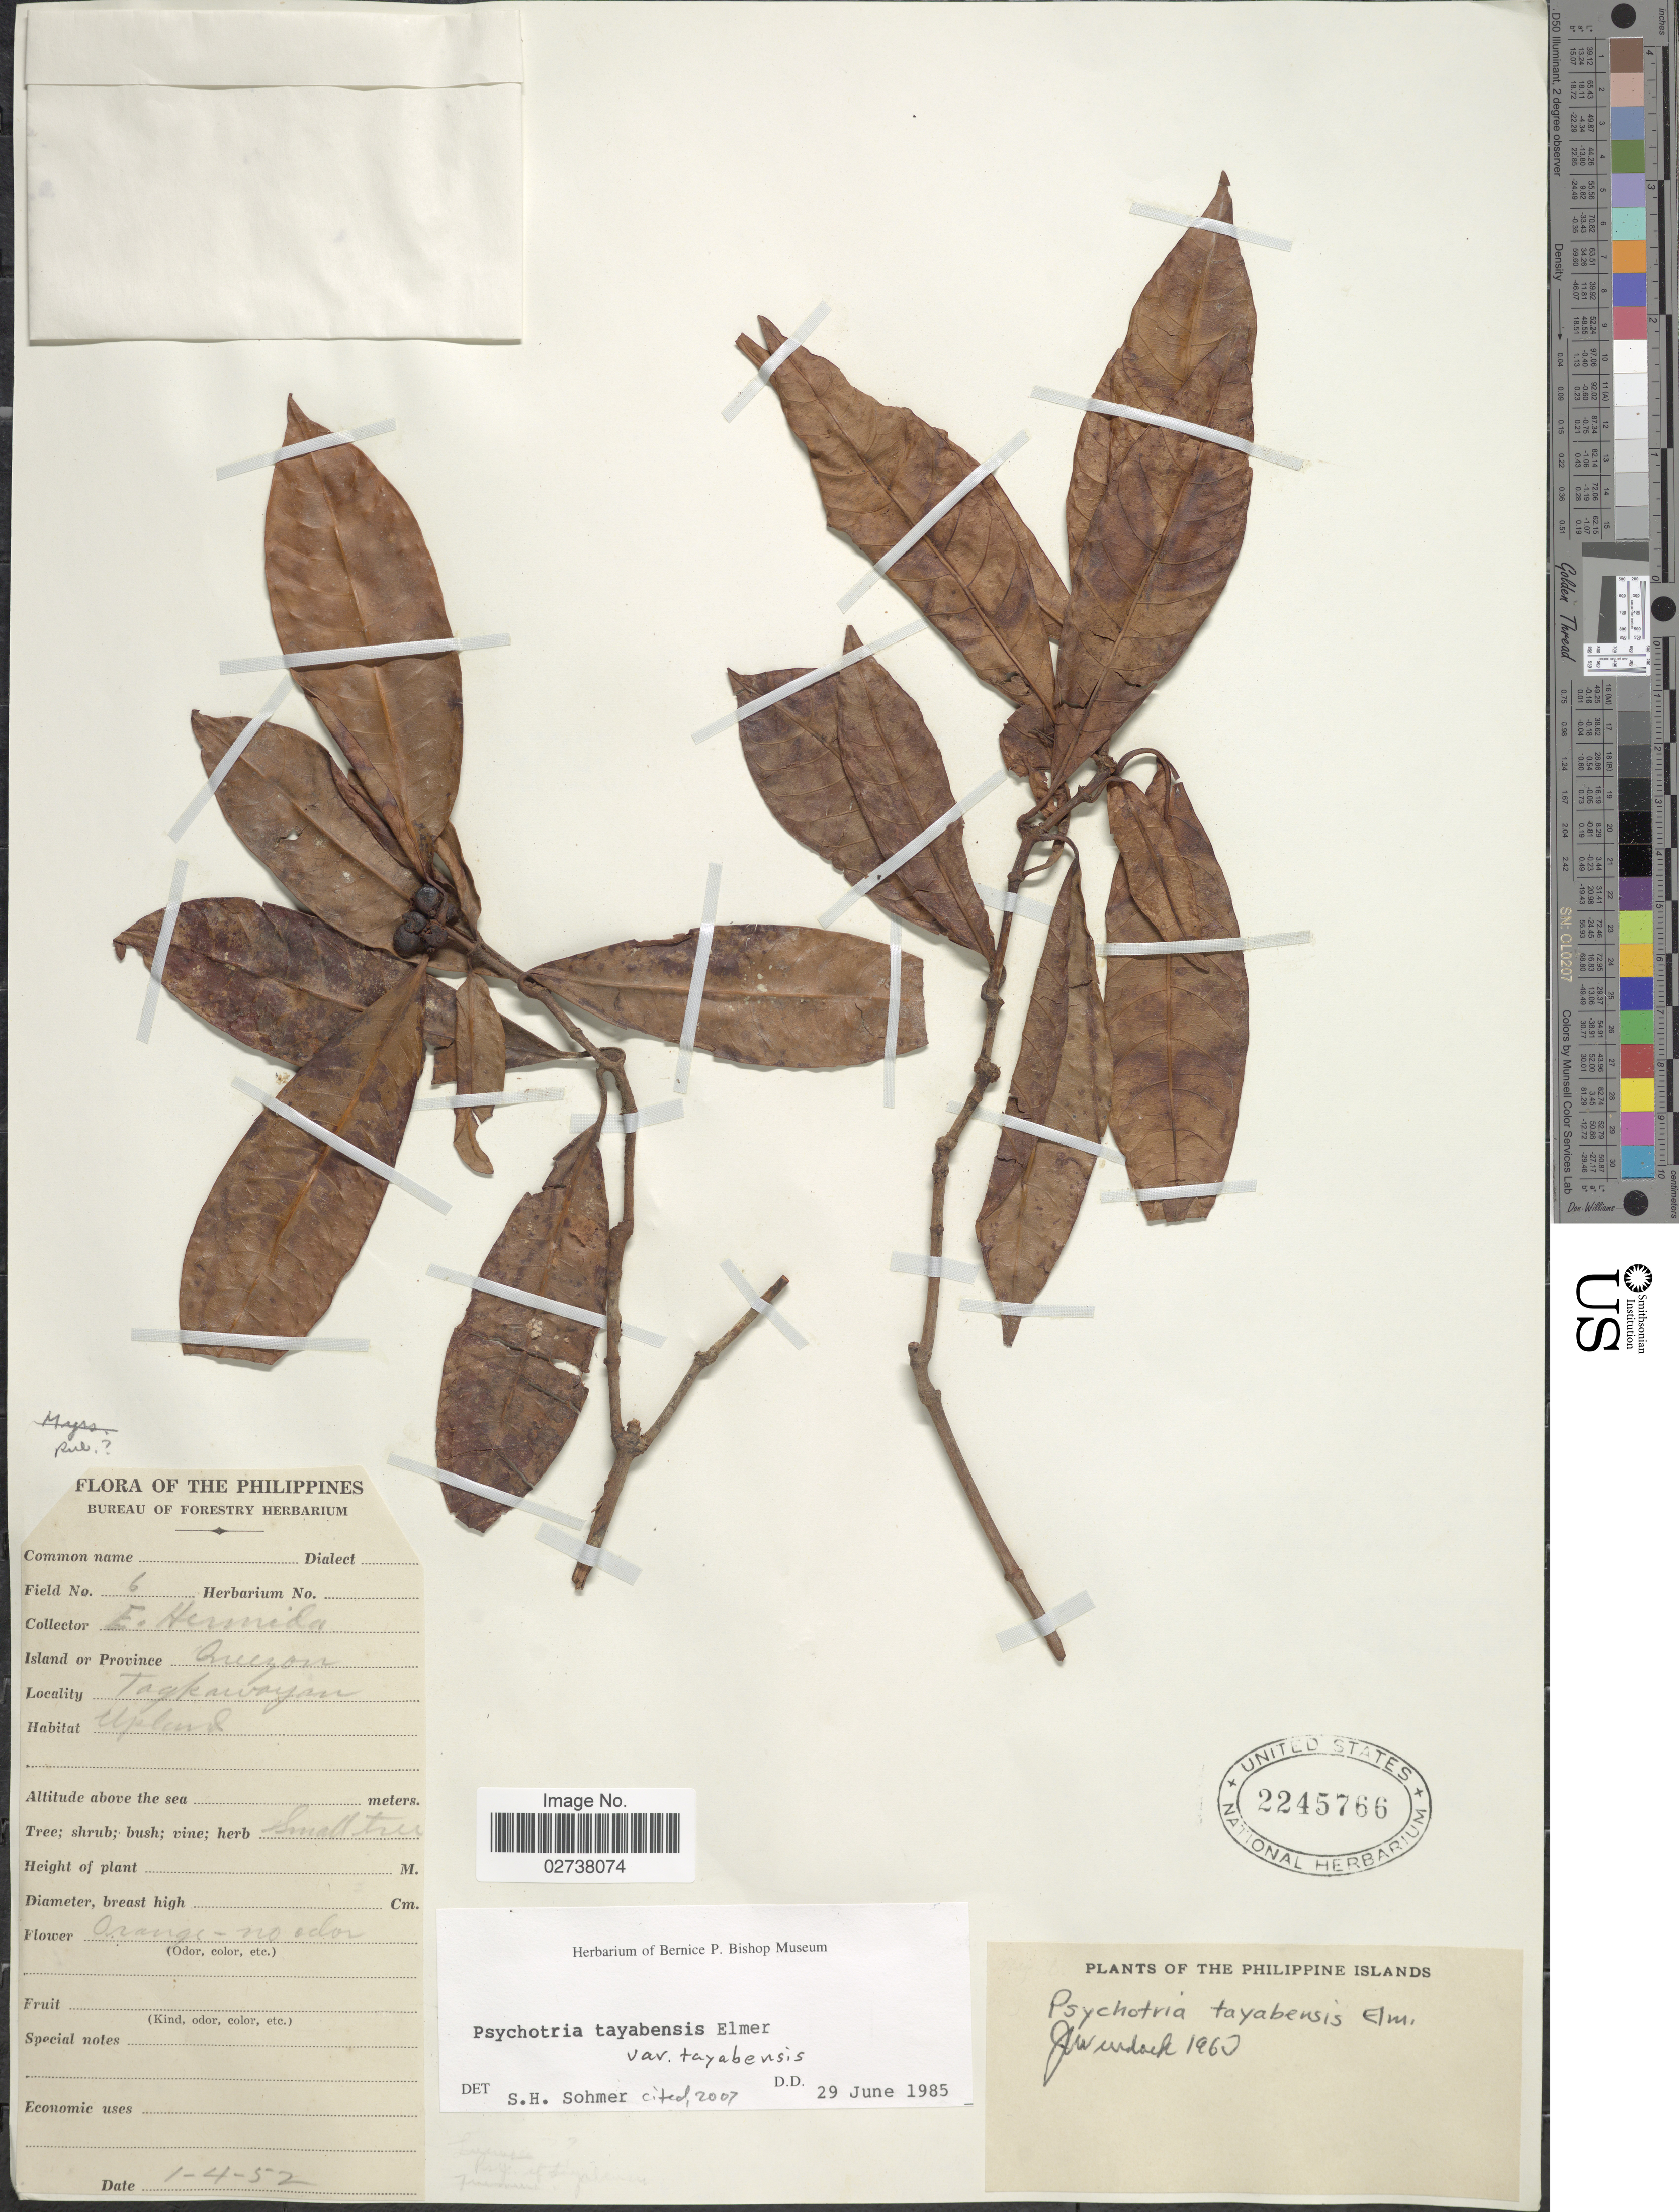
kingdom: Plantae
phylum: Tracheophyta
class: Magnoliopsida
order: Gentianales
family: Rubiaceae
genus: Psychotria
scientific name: Psychotria tayabensis var. tayabensis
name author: Elmer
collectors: E. Hermida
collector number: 6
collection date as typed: Transcribed d/m/y: 1/4/52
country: Philippines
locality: Island or Province Quezon. Tagkawayan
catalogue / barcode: US 2245766